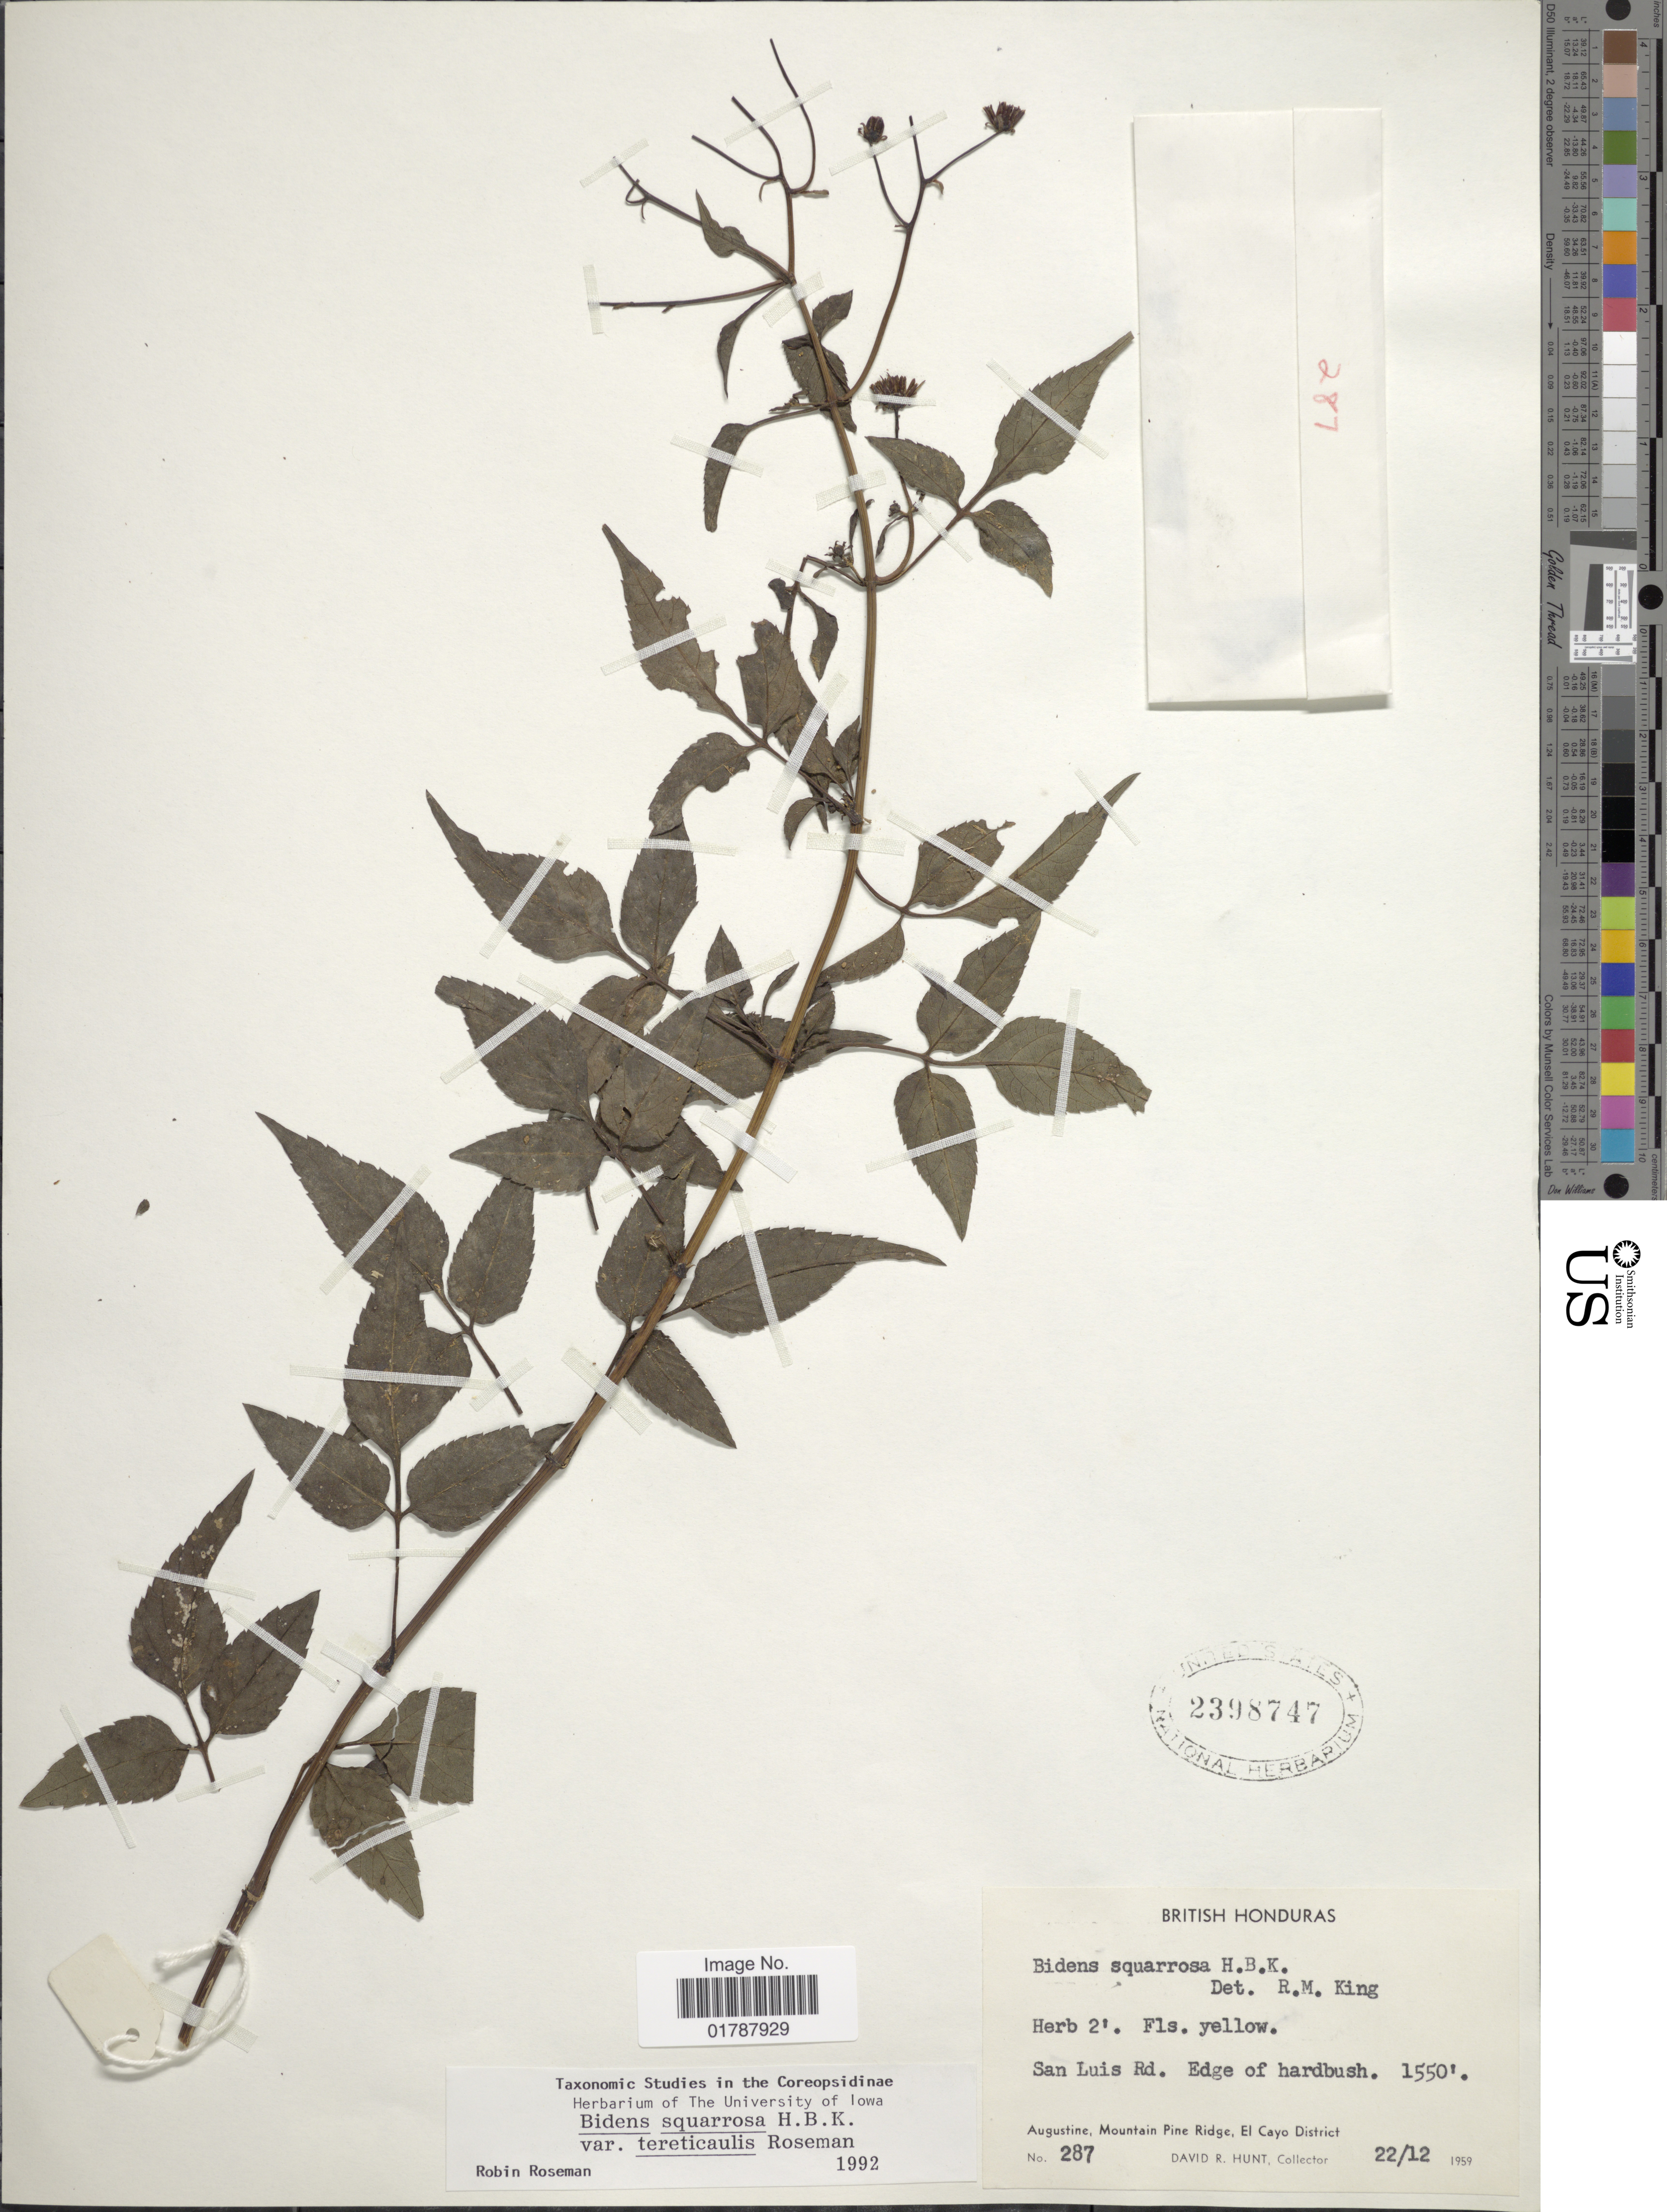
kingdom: Plantae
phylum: Tracheophyta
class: Magnoliopsida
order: Asterales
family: Asteraceae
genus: Bidens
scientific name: Bidens squarrosa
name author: Kunth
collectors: D. R. Hunt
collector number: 287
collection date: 1959-12-22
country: Belize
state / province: Cayo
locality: San Luis Rd. Edge of hardbrush, Augustine, Mountain Pine Ridge, El Cayo District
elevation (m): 472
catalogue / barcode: US 2398747